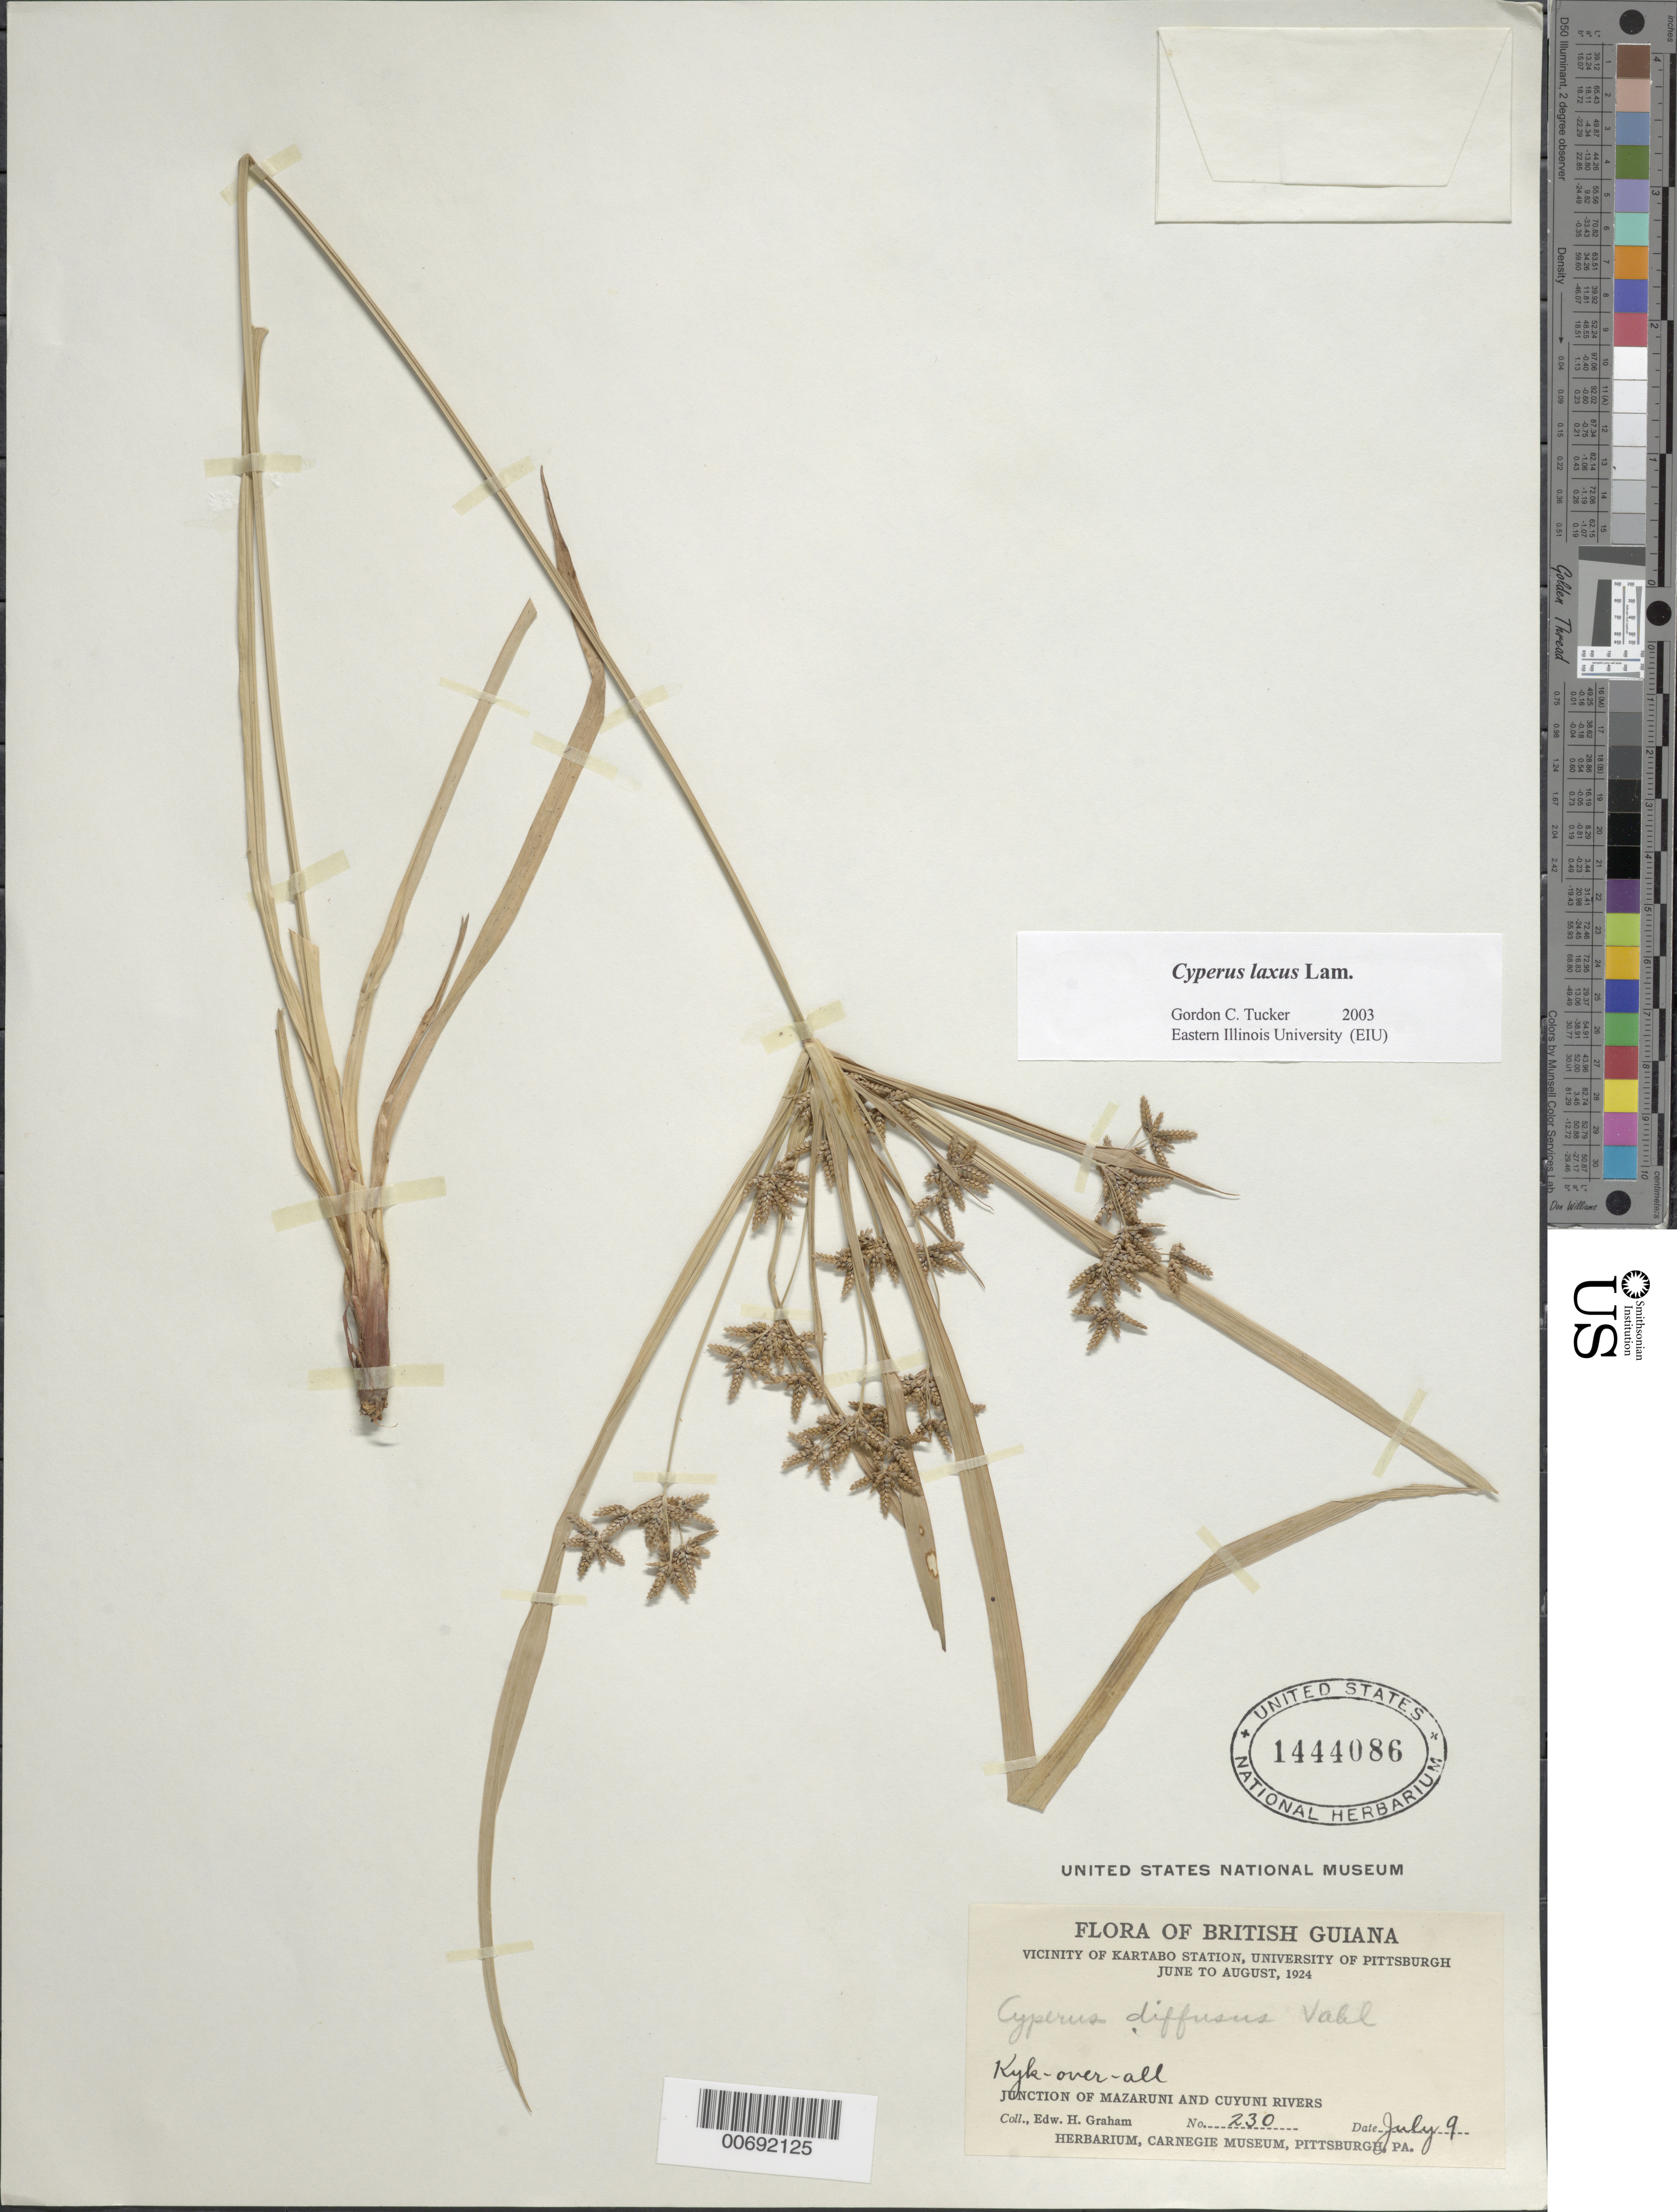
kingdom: Plantae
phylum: Tracheophyta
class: Liliopsida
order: Poales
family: Cyperaceae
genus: Cyperus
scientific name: Cyperus laxus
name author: Lam.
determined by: Tucker, G. C.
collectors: E. H. Graham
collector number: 230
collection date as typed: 9-Jul-24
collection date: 1924-07-09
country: Guyana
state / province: Cuyuni-Mazaruni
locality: Kartabo Station, junction of Mazaruni and Cuyuni Rivers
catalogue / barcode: US 1444086